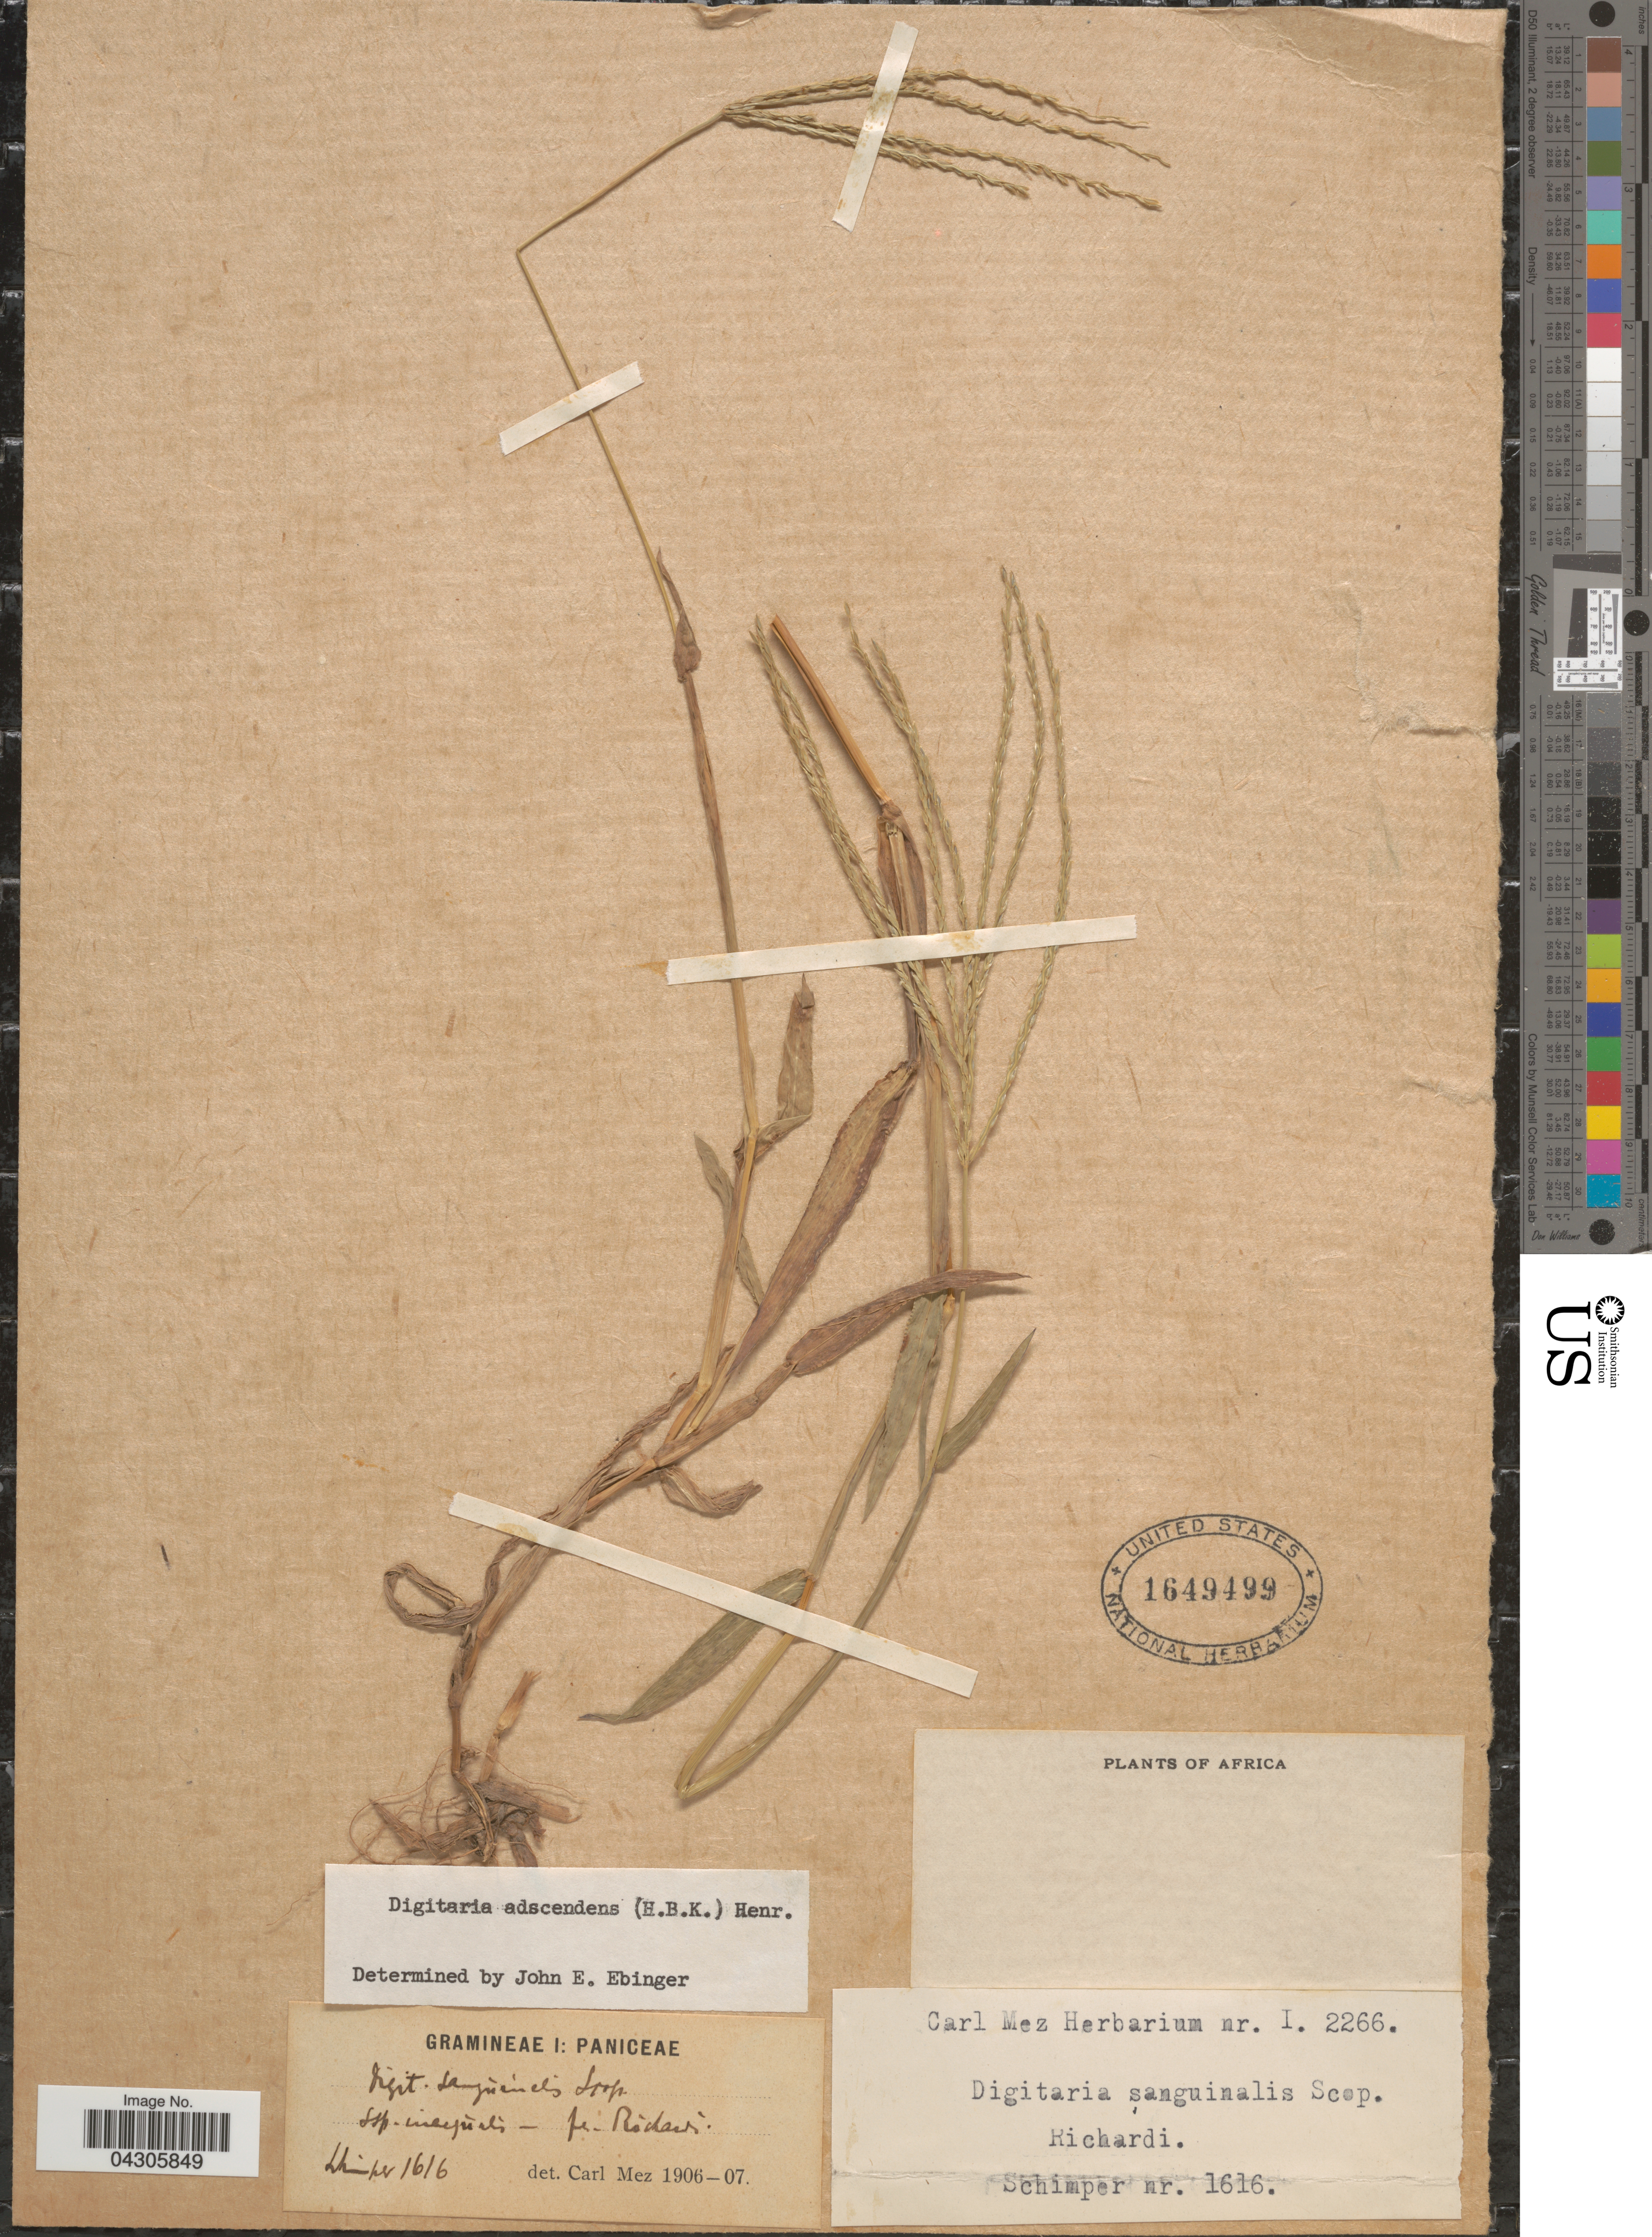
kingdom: Plantae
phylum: Tracheophyta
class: Liliopsida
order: Poales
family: Poaceae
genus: Digitaria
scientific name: Digitaria sanguinalis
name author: (L.) Scop.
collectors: -. Schimper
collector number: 1616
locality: Richardi. Africa.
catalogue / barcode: US 1649499